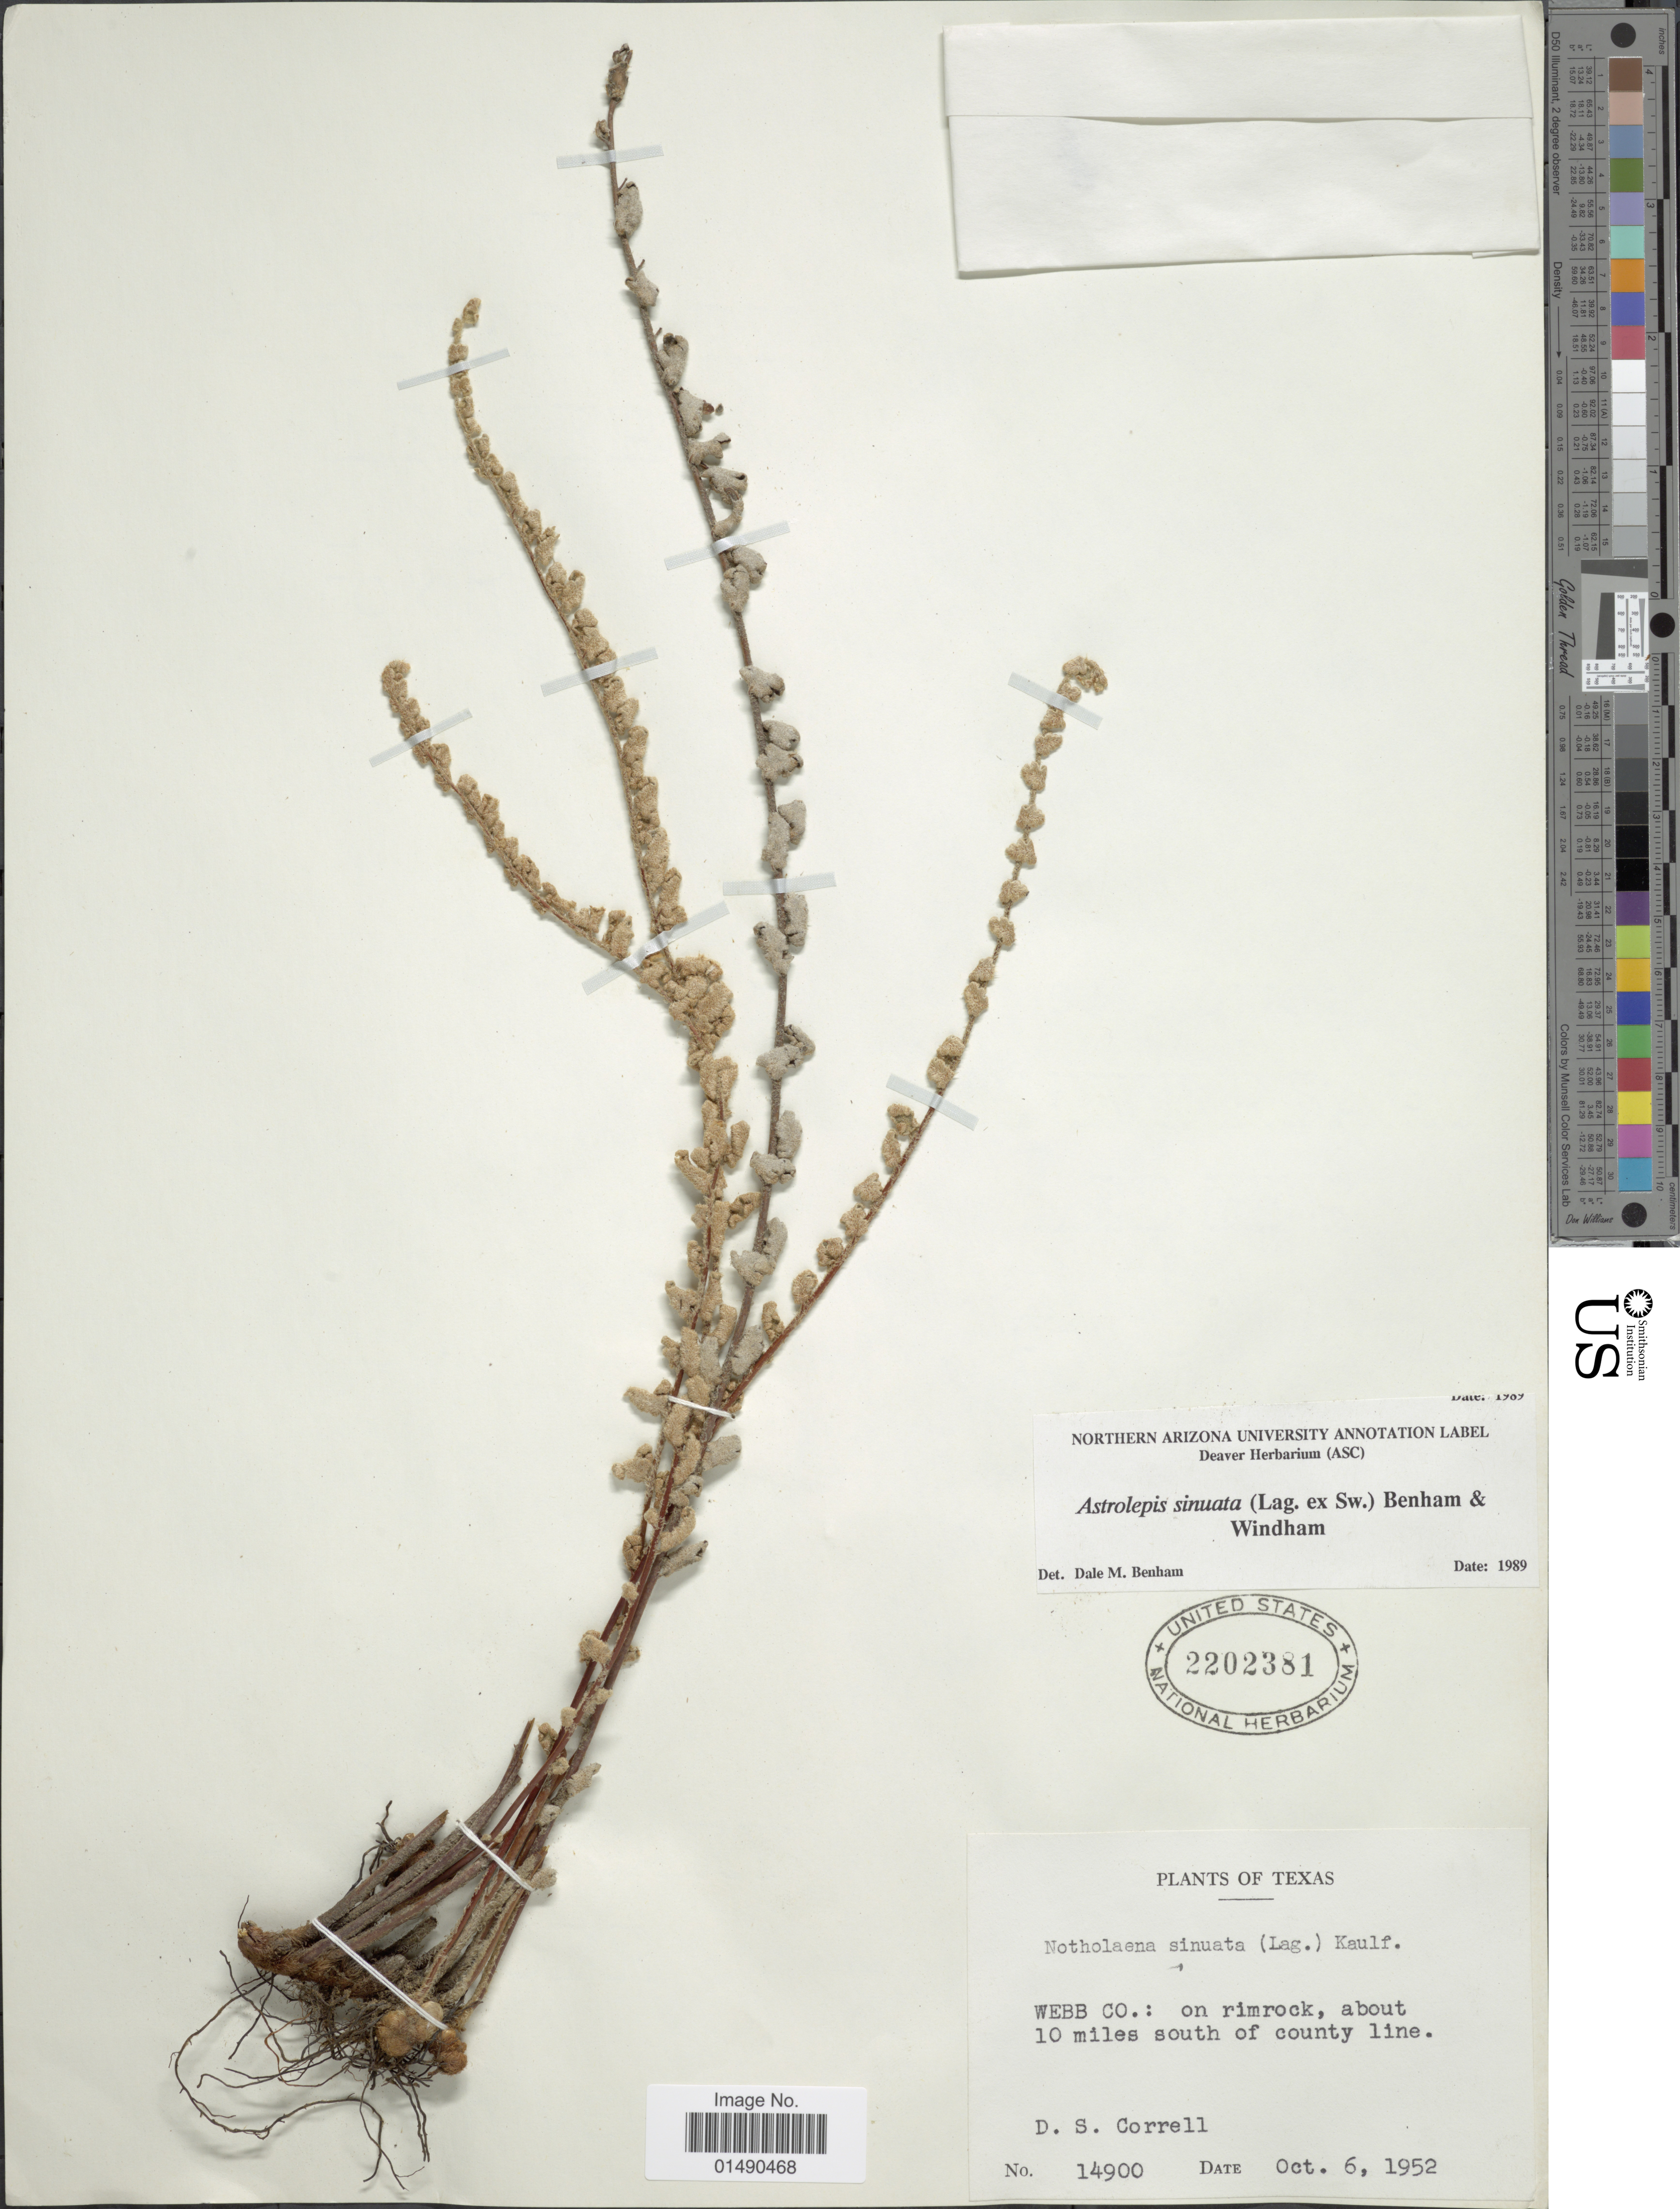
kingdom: Plantae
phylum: Tracheophyta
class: Polypodiopsida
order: Polypodiales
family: Pteridaceae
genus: Astrolepis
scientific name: Astrolepis integerrima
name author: (Hook.) D.M. Benham & Windham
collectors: D. S. Correll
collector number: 14900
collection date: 1952-10-06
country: United States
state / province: Arizona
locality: Webb Co.: on rimrock, about 10 miles south of county line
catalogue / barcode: US 2022381